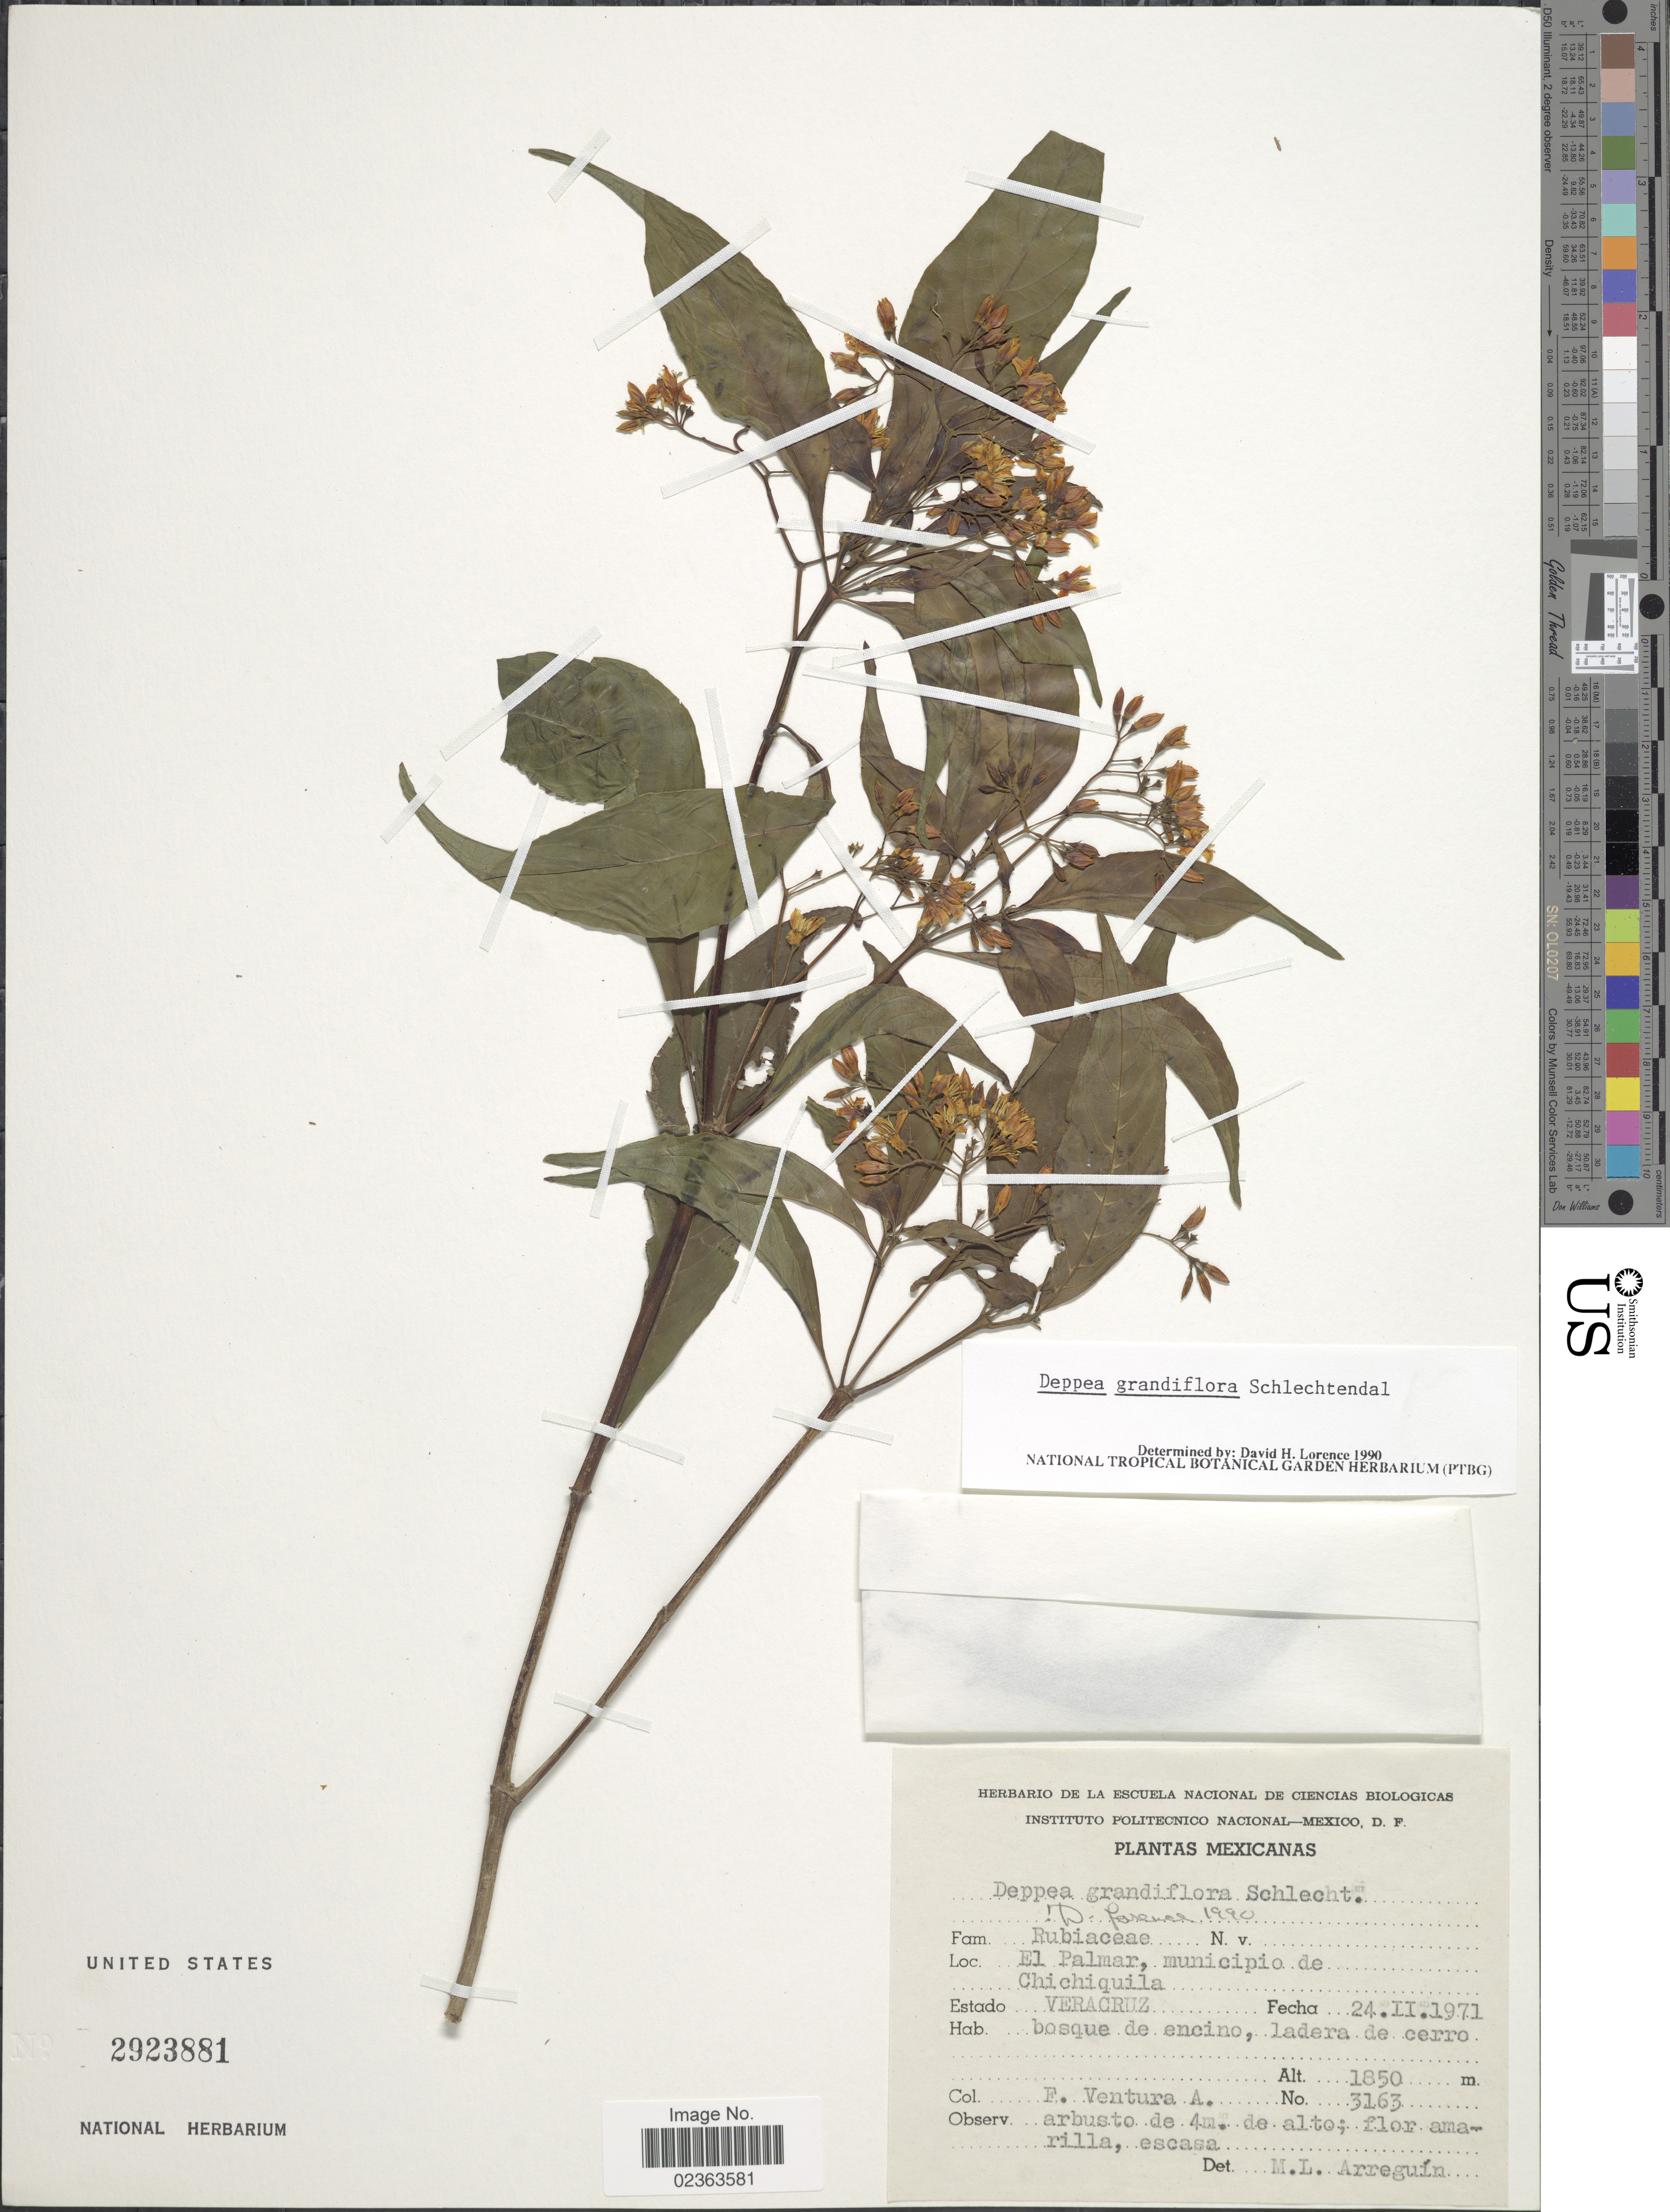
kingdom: Plantae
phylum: Tracheophyta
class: Magnoliopsida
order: Gentianales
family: Rubiaceae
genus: Deppea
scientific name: Deppea grandiflora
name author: Schltdl.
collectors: F. Ventura A.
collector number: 3163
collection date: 1971-02-24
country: Mexico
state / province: Veracruz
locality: El Palmar, municipio de Chichiquila, Estado Veracruz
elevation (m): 1850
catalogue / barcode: US 2923881